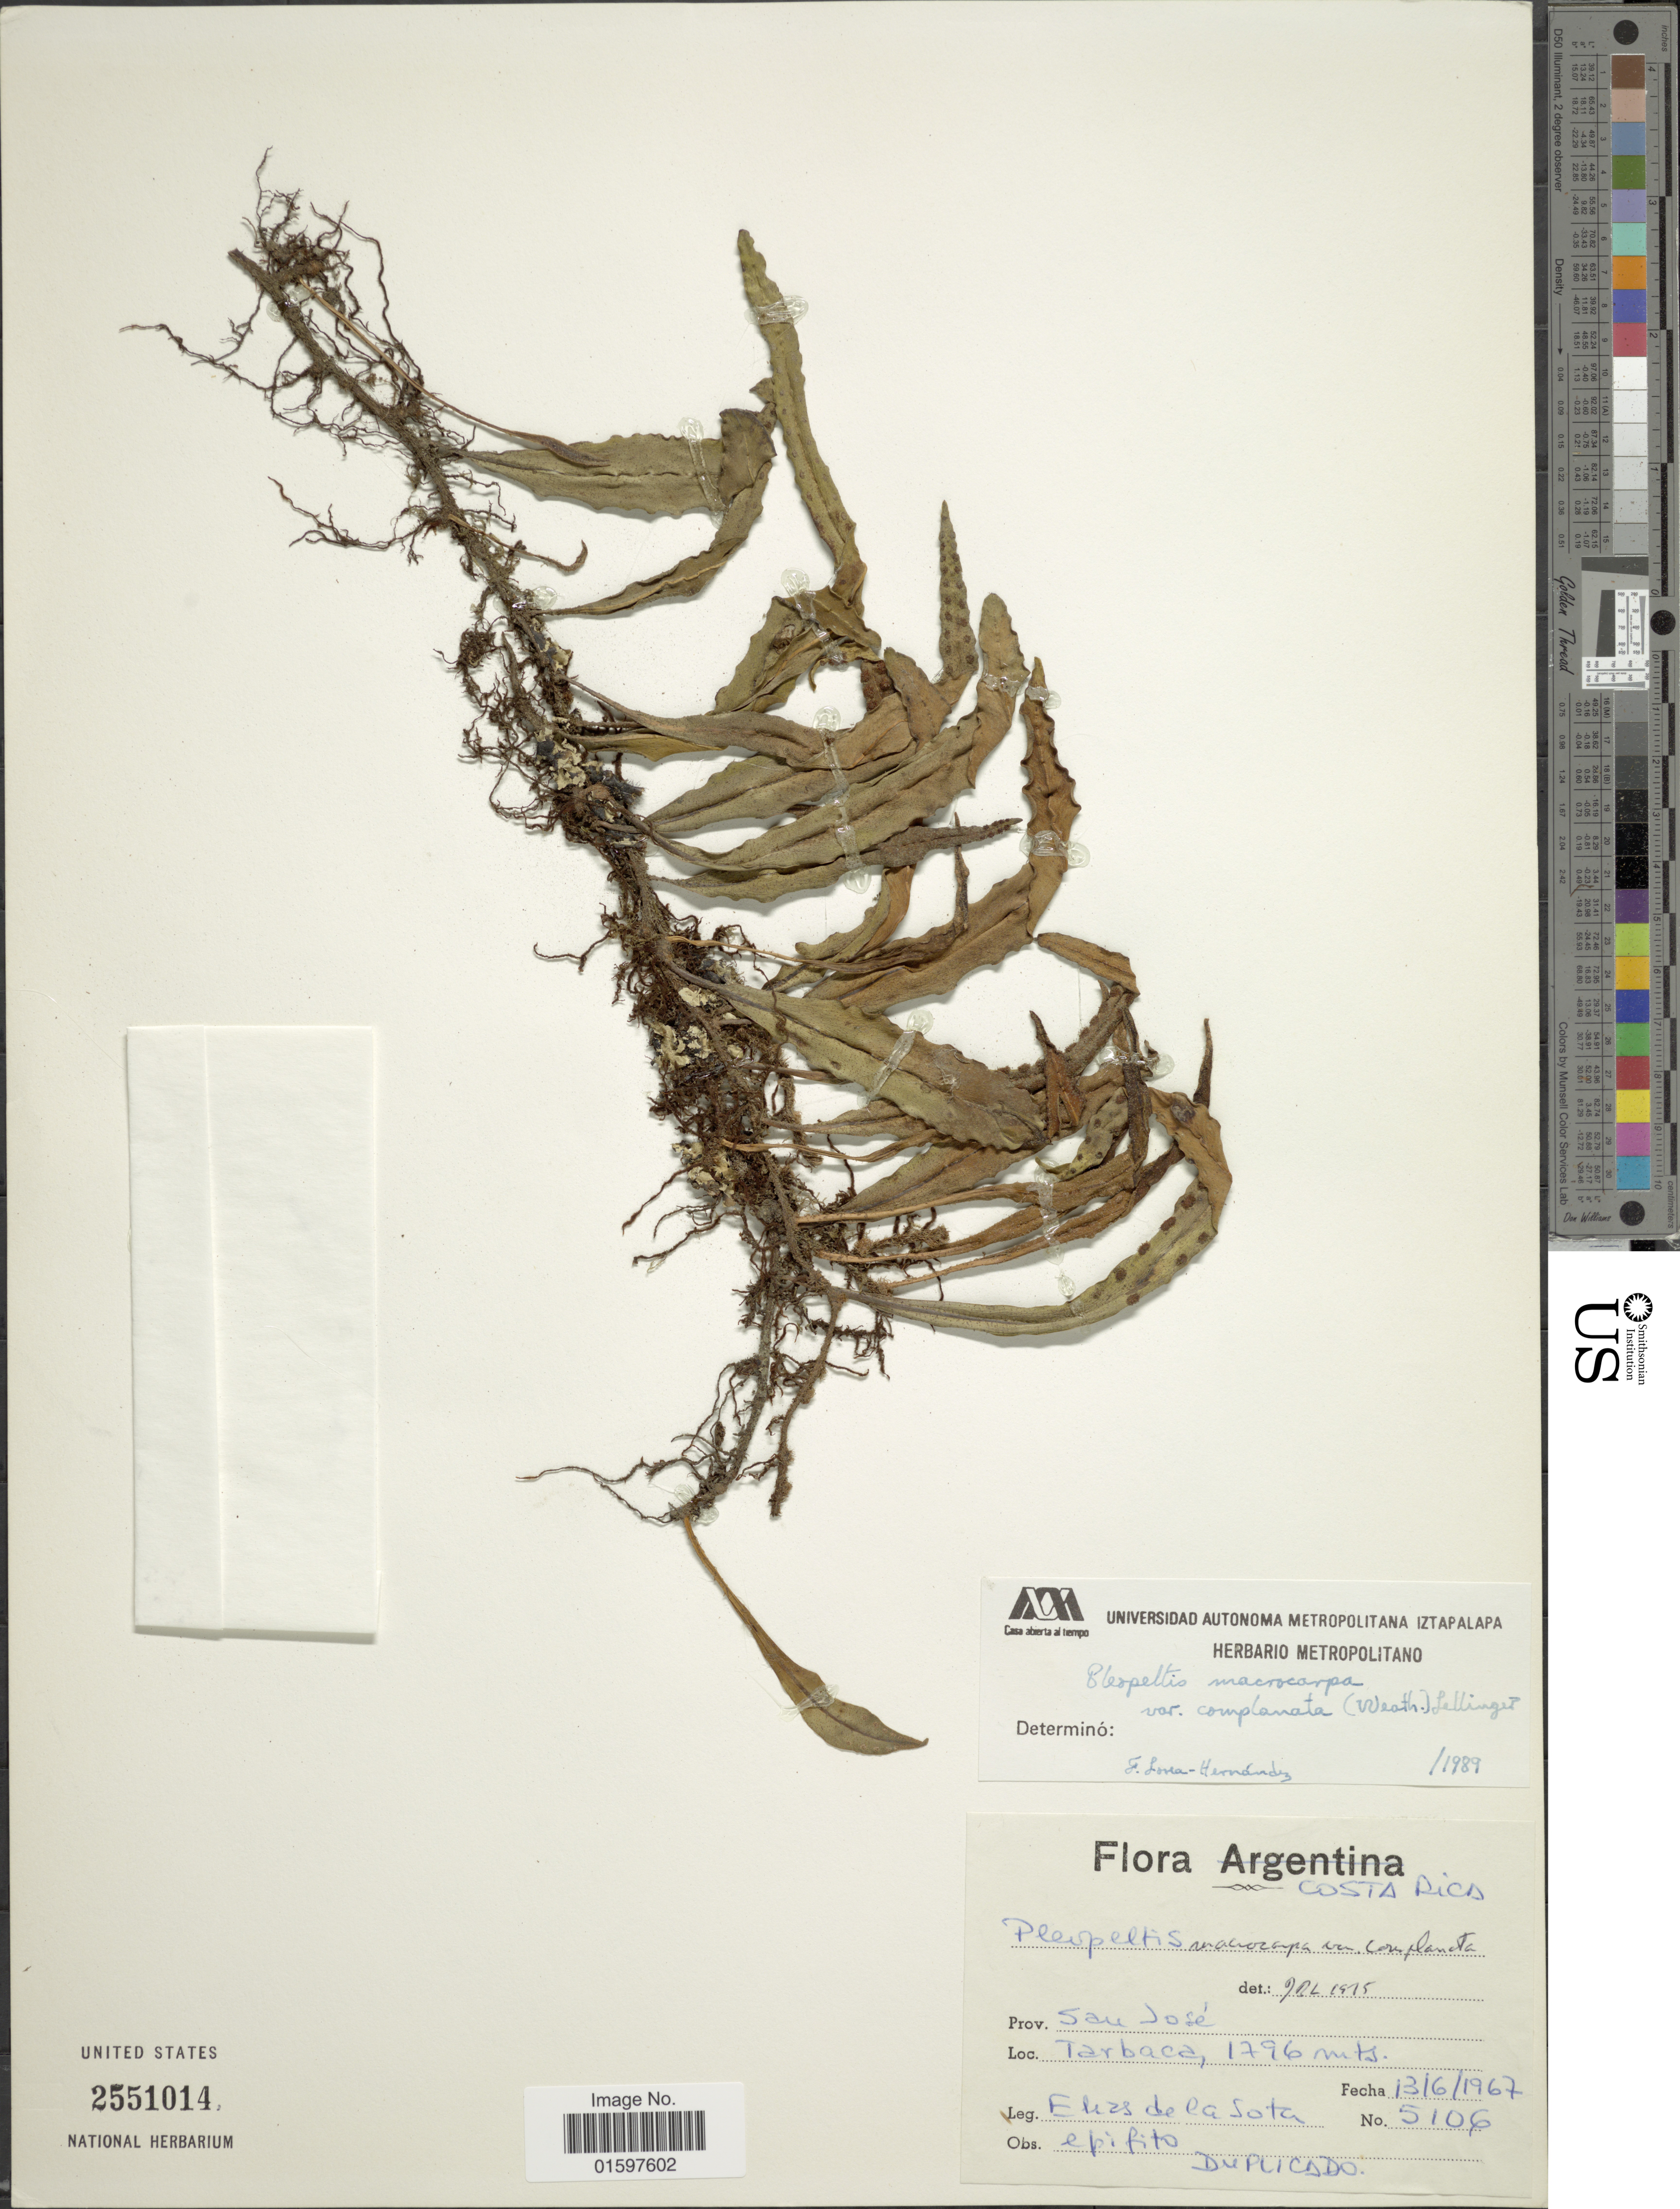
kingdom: Plantae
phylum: Tracheophyta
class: Polypodiopsida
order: Polypodiales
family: Polypodiaceae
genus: Pleopeltis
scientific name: Pleopeltis macrocarpa var. complanata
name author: (Weath.) Lellinger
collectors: E. R. de la Sota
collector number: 5106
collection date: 1967-06-13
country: Costa Rica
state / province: San José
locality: Tarbaca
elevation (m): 1796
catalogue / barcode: US 2551014